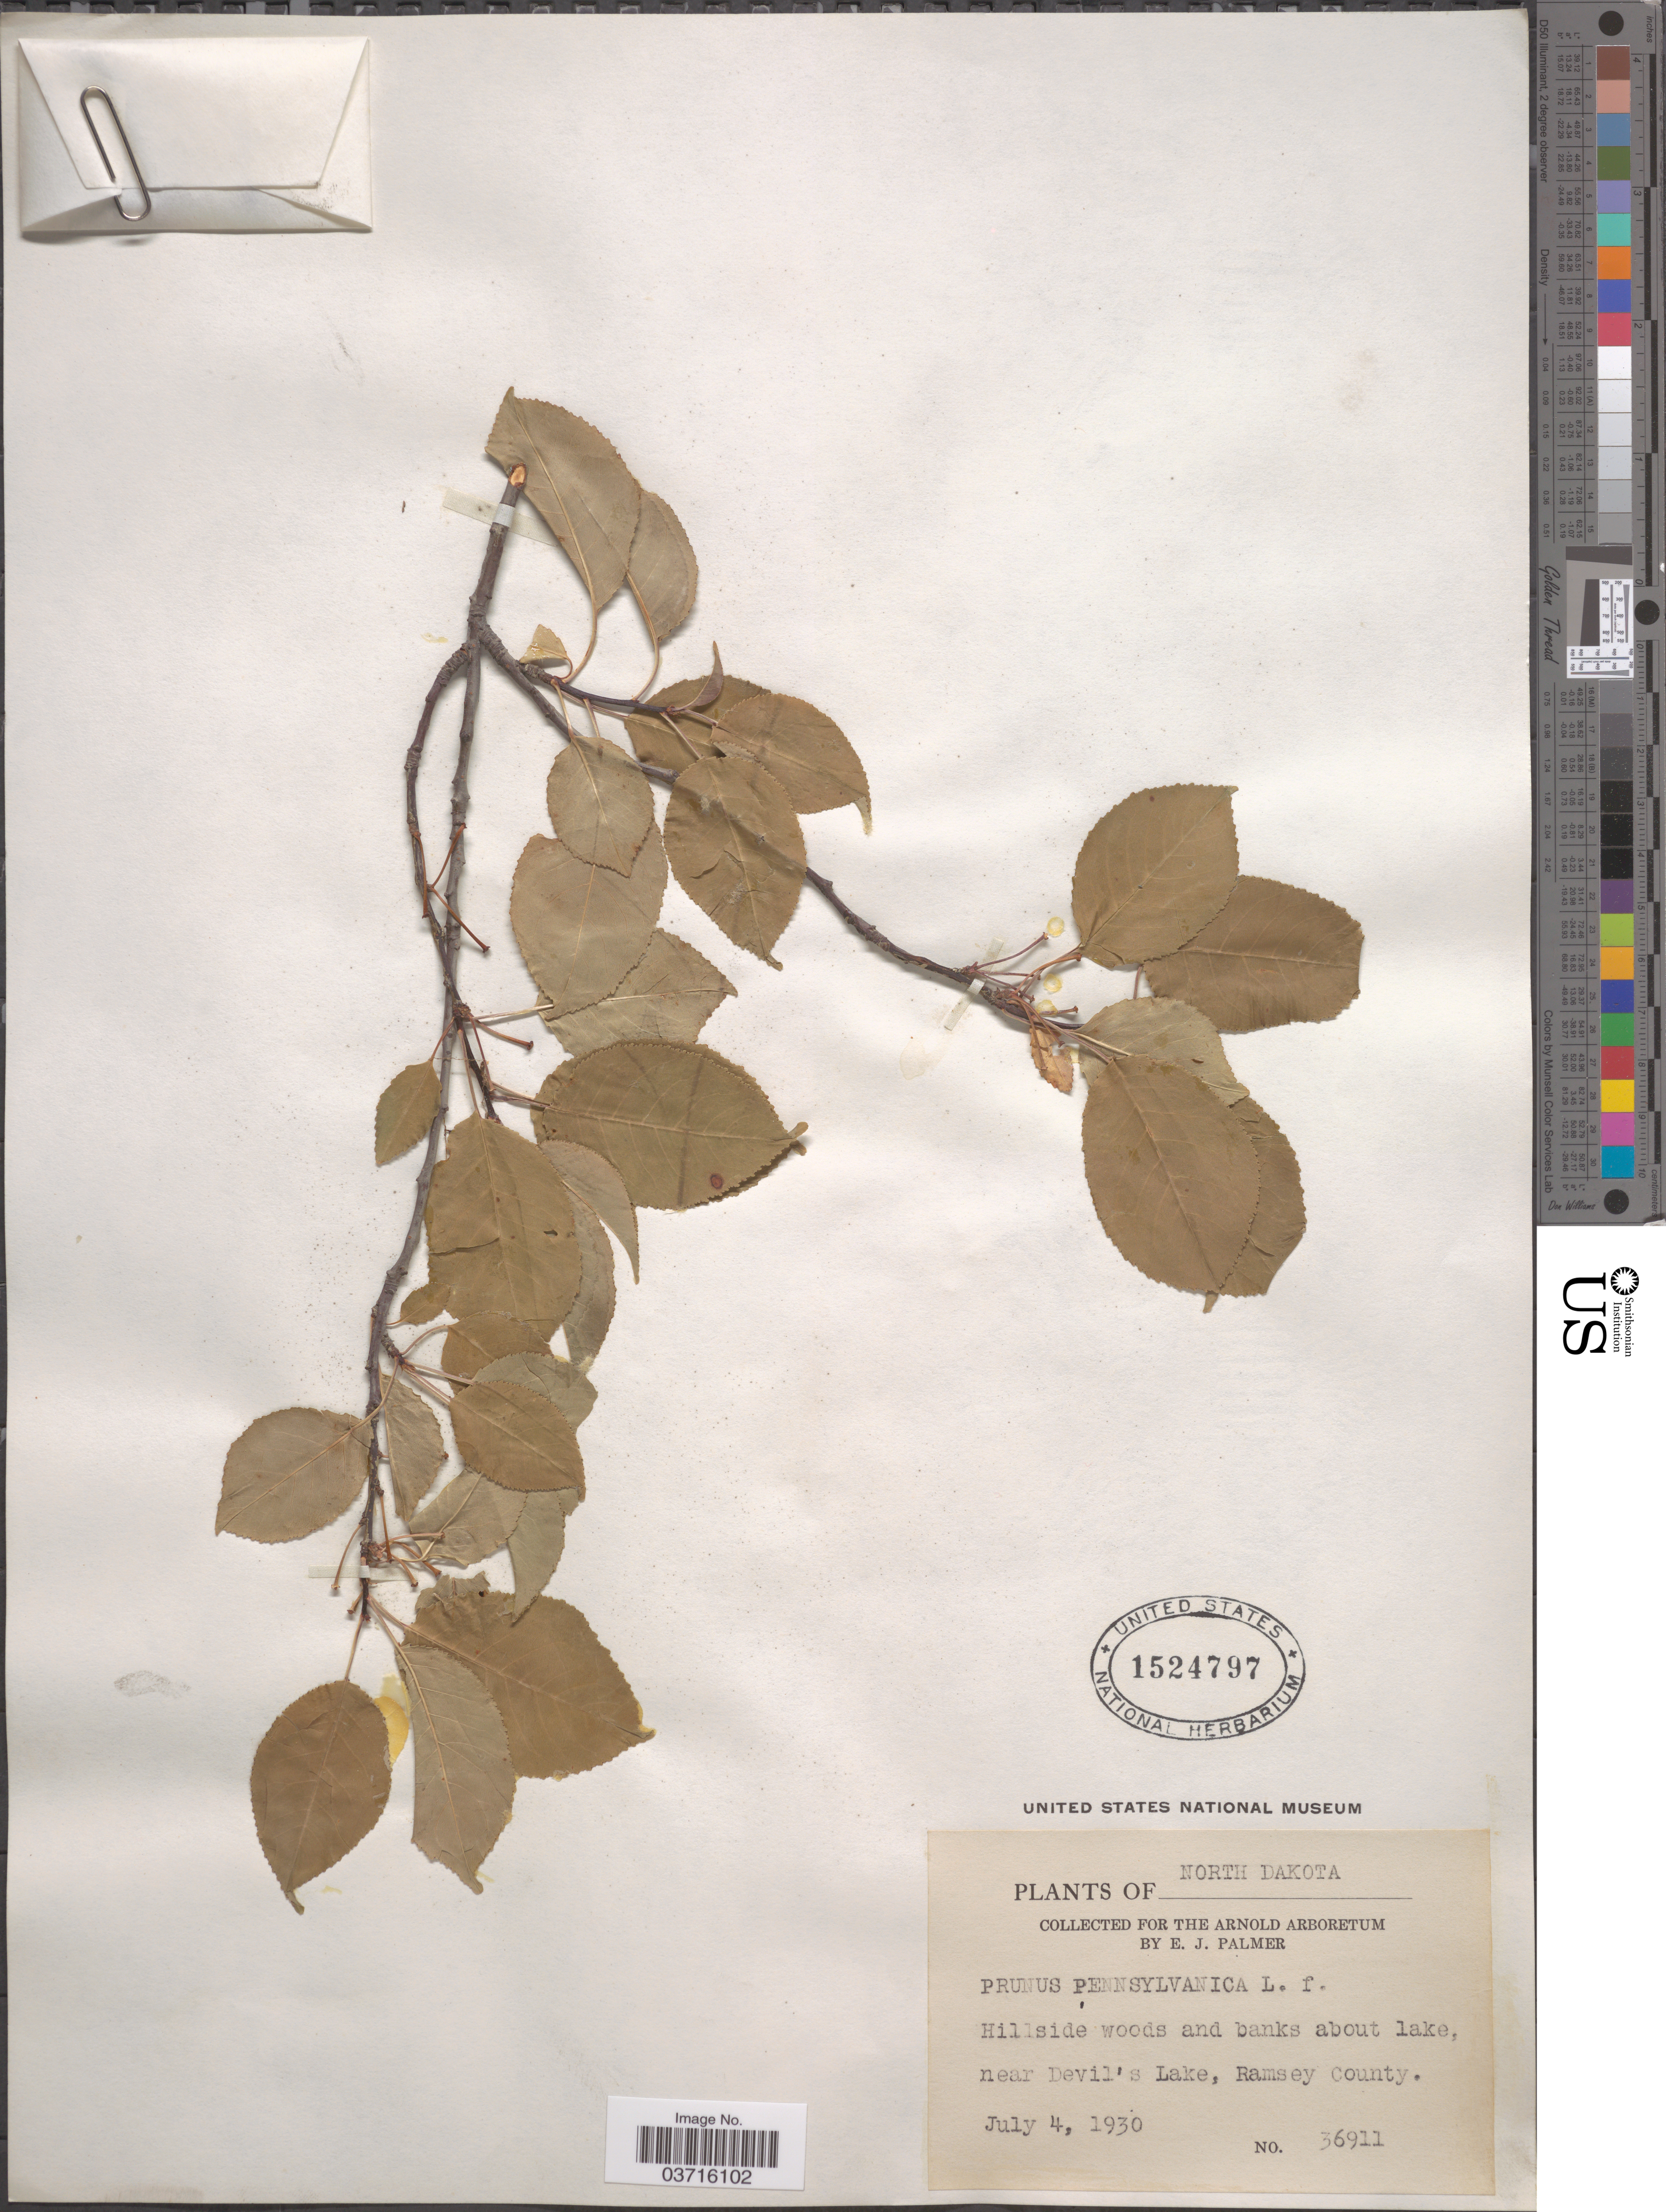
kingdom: Plantae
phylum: Tracheophyta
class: Magnoliopsida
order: Rosales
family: Rosaceae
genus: Prunus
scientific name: Prunus pensylvanica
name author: L. f.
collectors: E. J. Palmer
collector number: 36911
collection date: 1930-07-04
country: United States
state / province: North Dakota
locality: Hillside woods and banks about lake, near Devil's Lake, Ramsey County.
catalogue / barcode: US 1524797